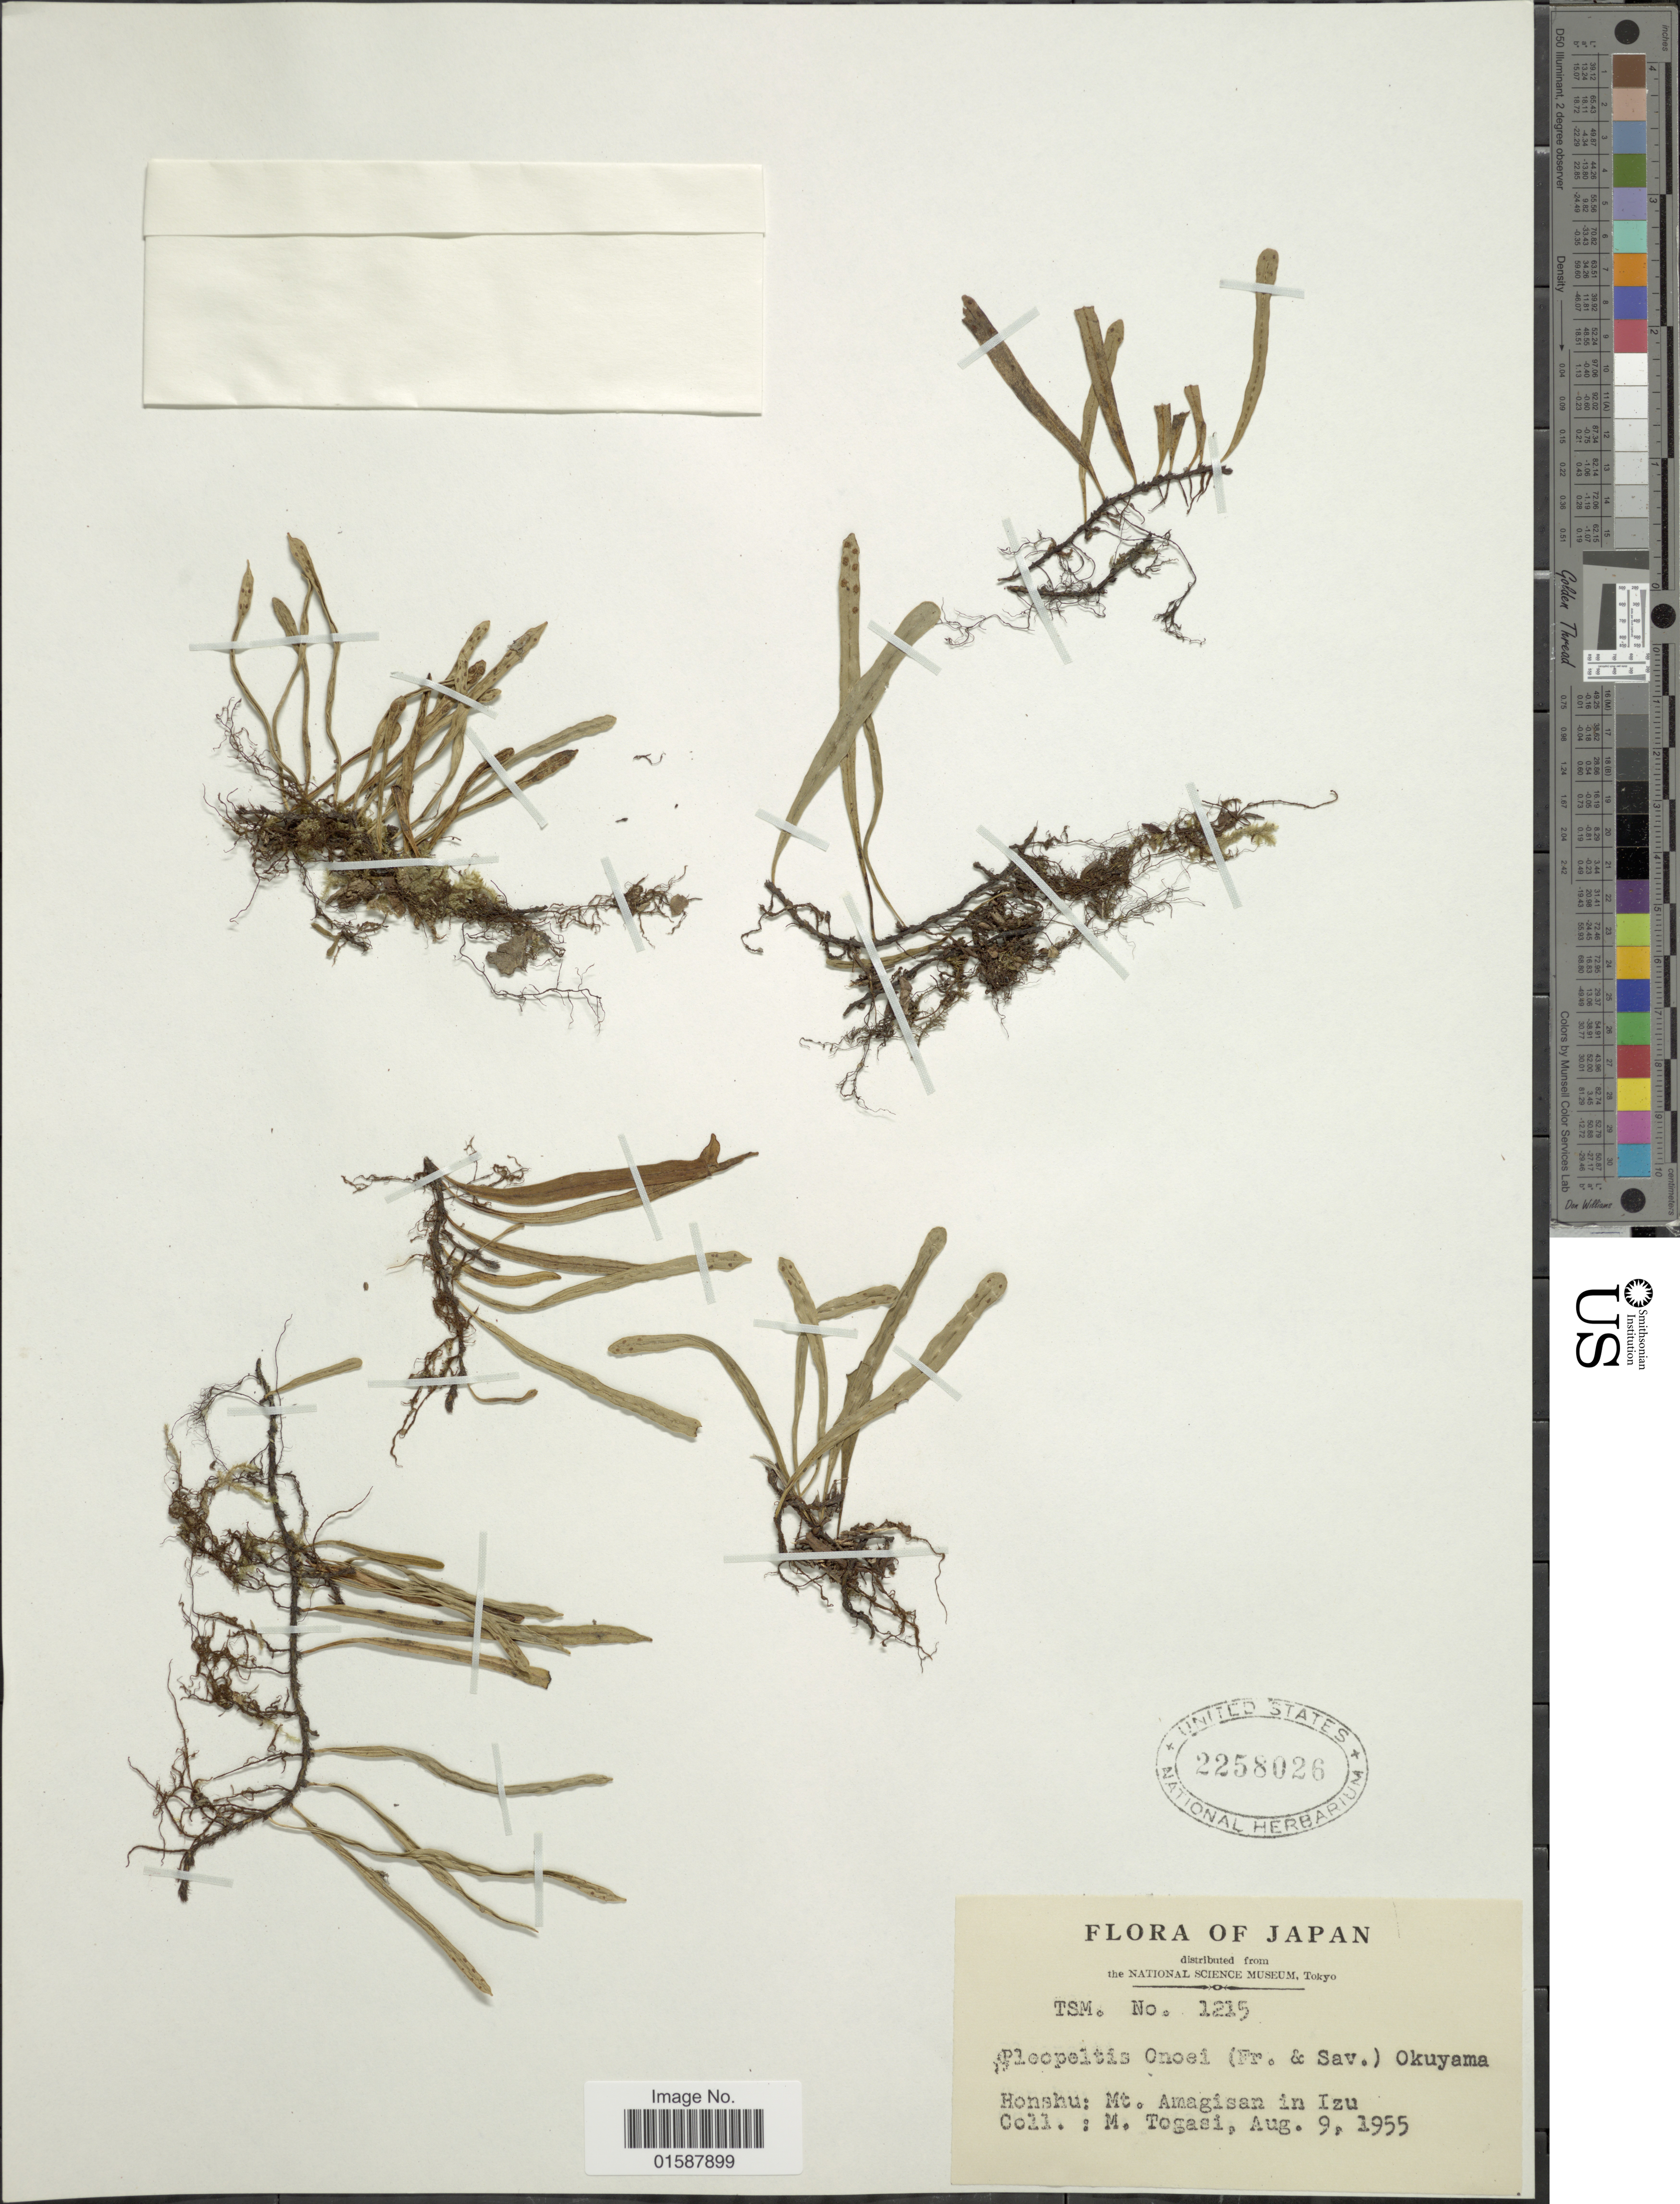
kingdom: Plantae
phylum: Tracheophyta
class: Polypodiopsida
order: Polypodiales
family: Polypodiaceae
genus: Lepisorus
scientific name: Lepisorus onoei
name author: Ching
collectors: M. Togashi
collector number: TSM 1215*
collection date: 1955-08-09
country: Japan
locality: Honshu: Mt. Amagisan in Izu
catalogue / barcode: US 2258026